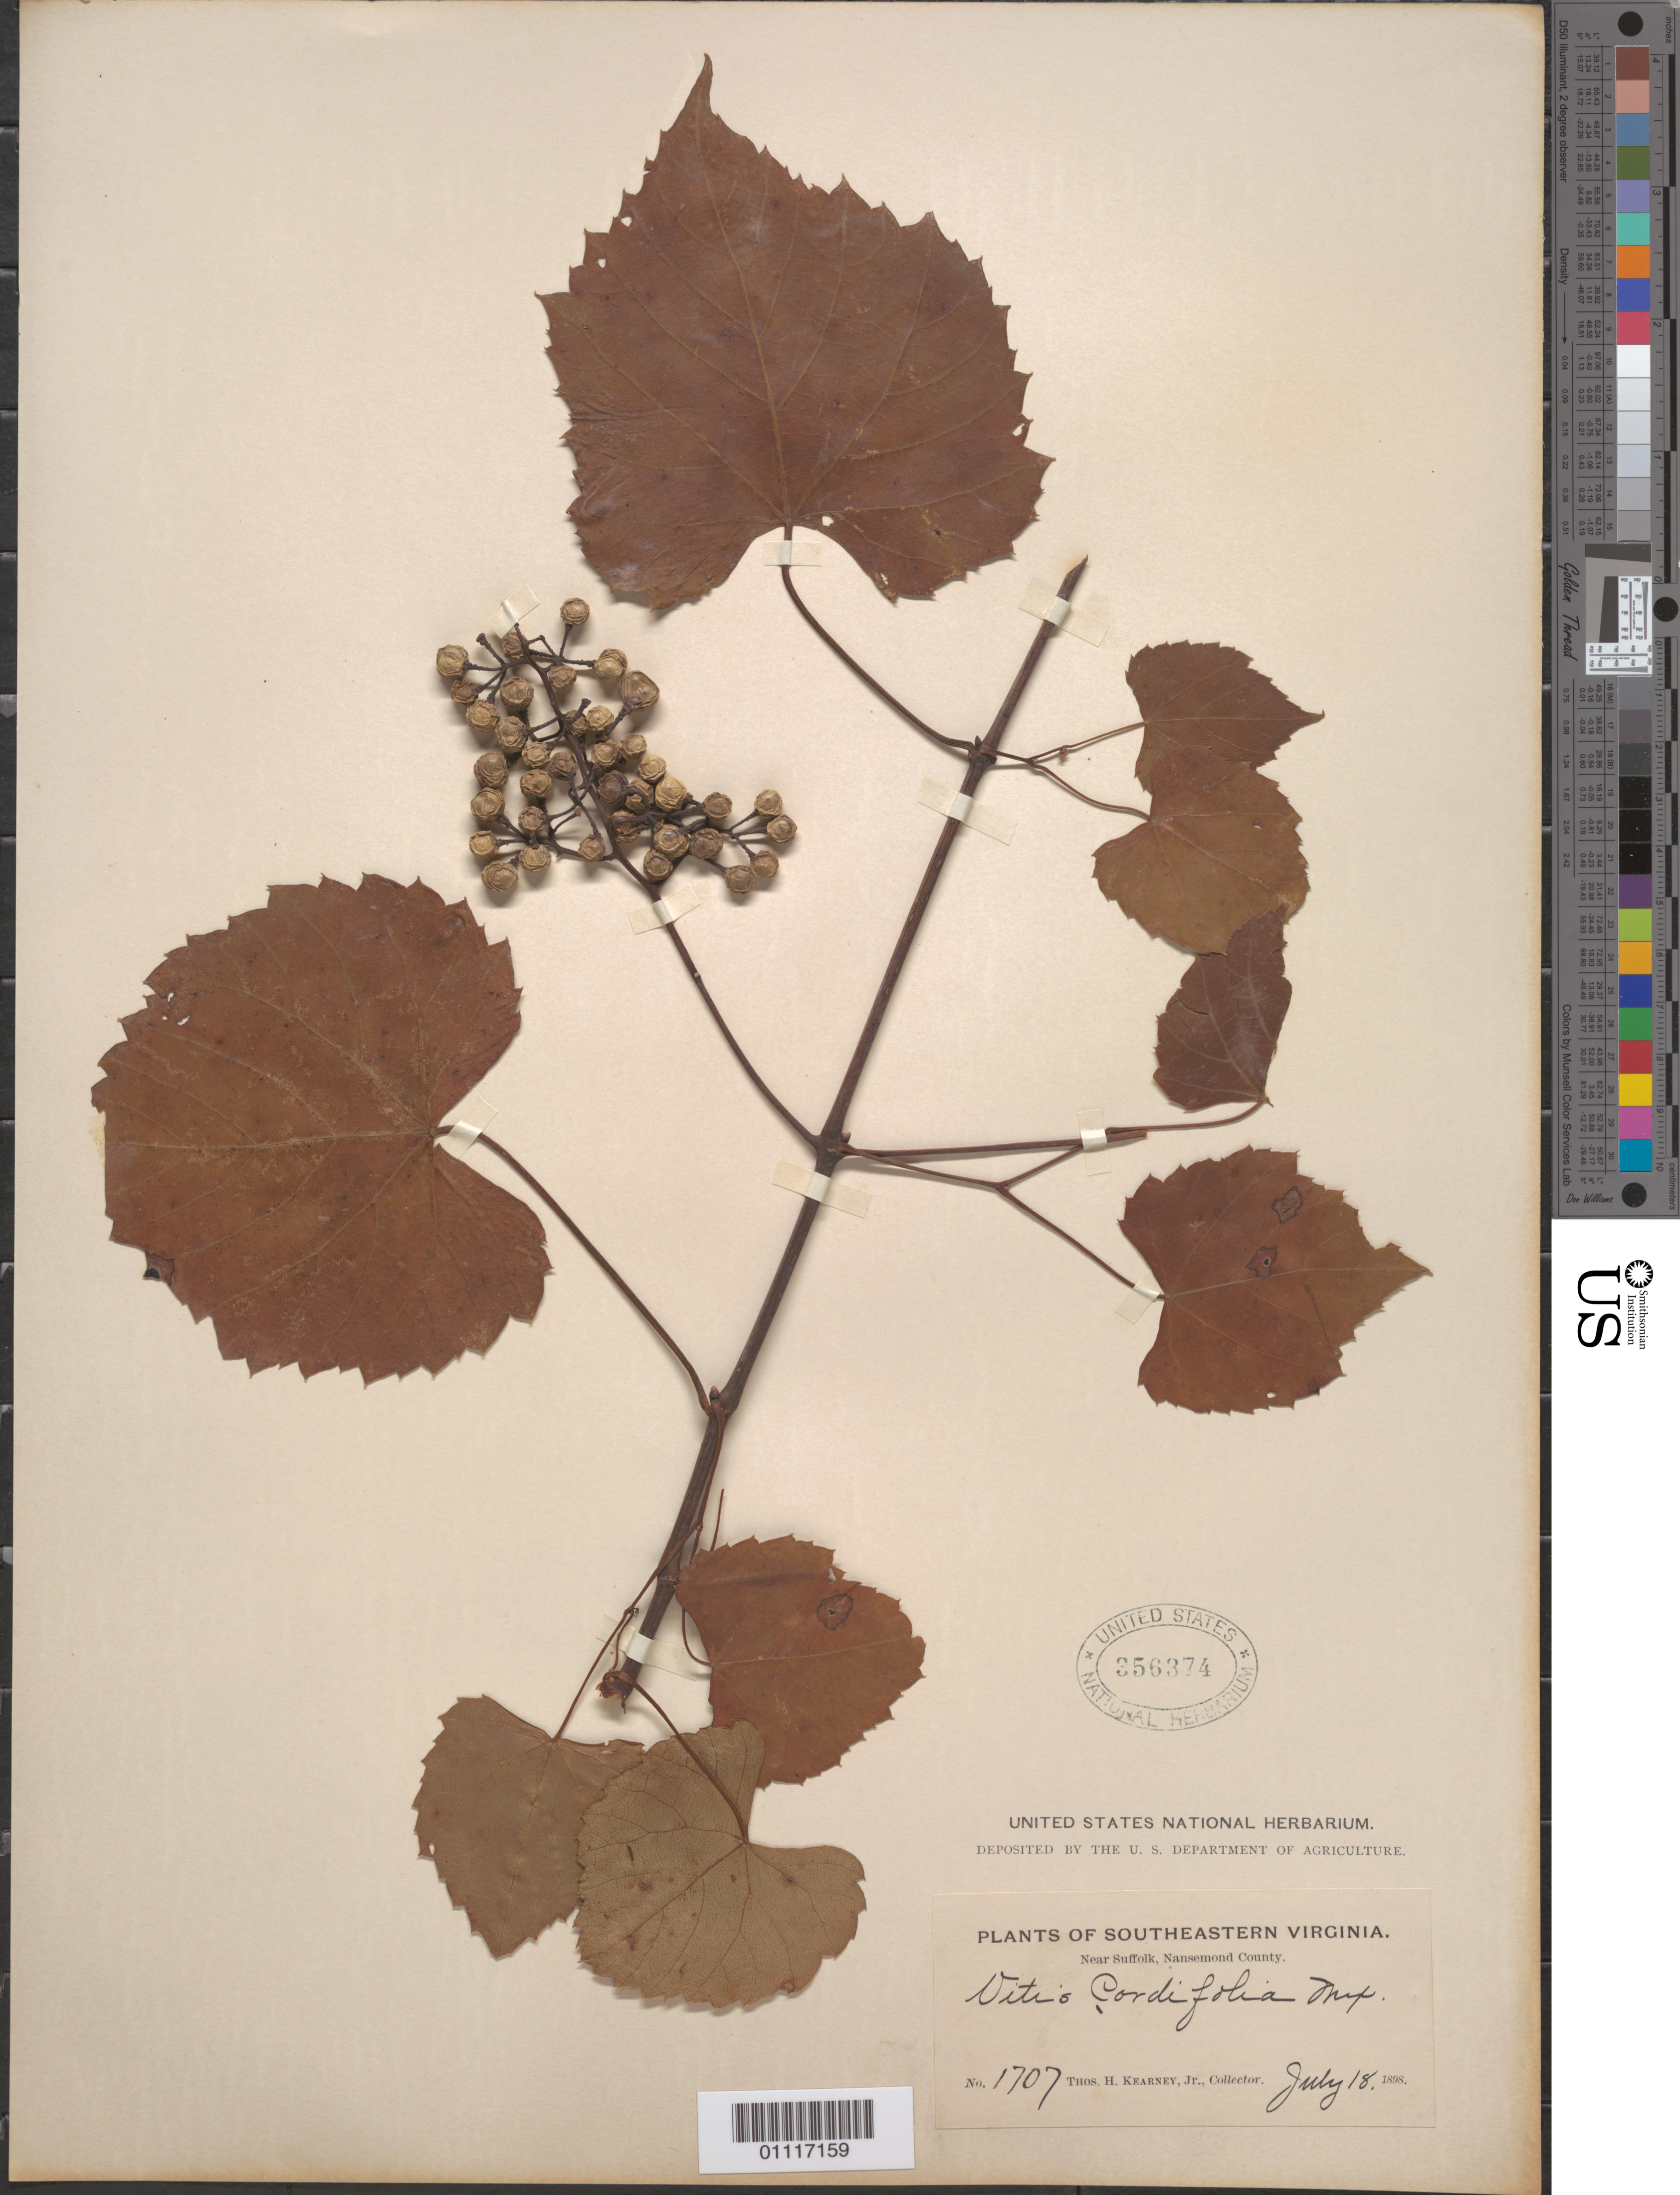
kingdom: Plantae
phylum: Tracheophyta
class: Magnoliopsida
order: Vitales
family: Vitaceae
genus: Vitis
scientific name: Vitis cordifolia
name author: Michx.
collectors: T. H. Kearney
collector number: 1707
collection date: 1898-07-18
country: United States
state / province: Virginia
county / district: City of Suffolk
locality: near Suffolk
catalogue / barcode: US 356374